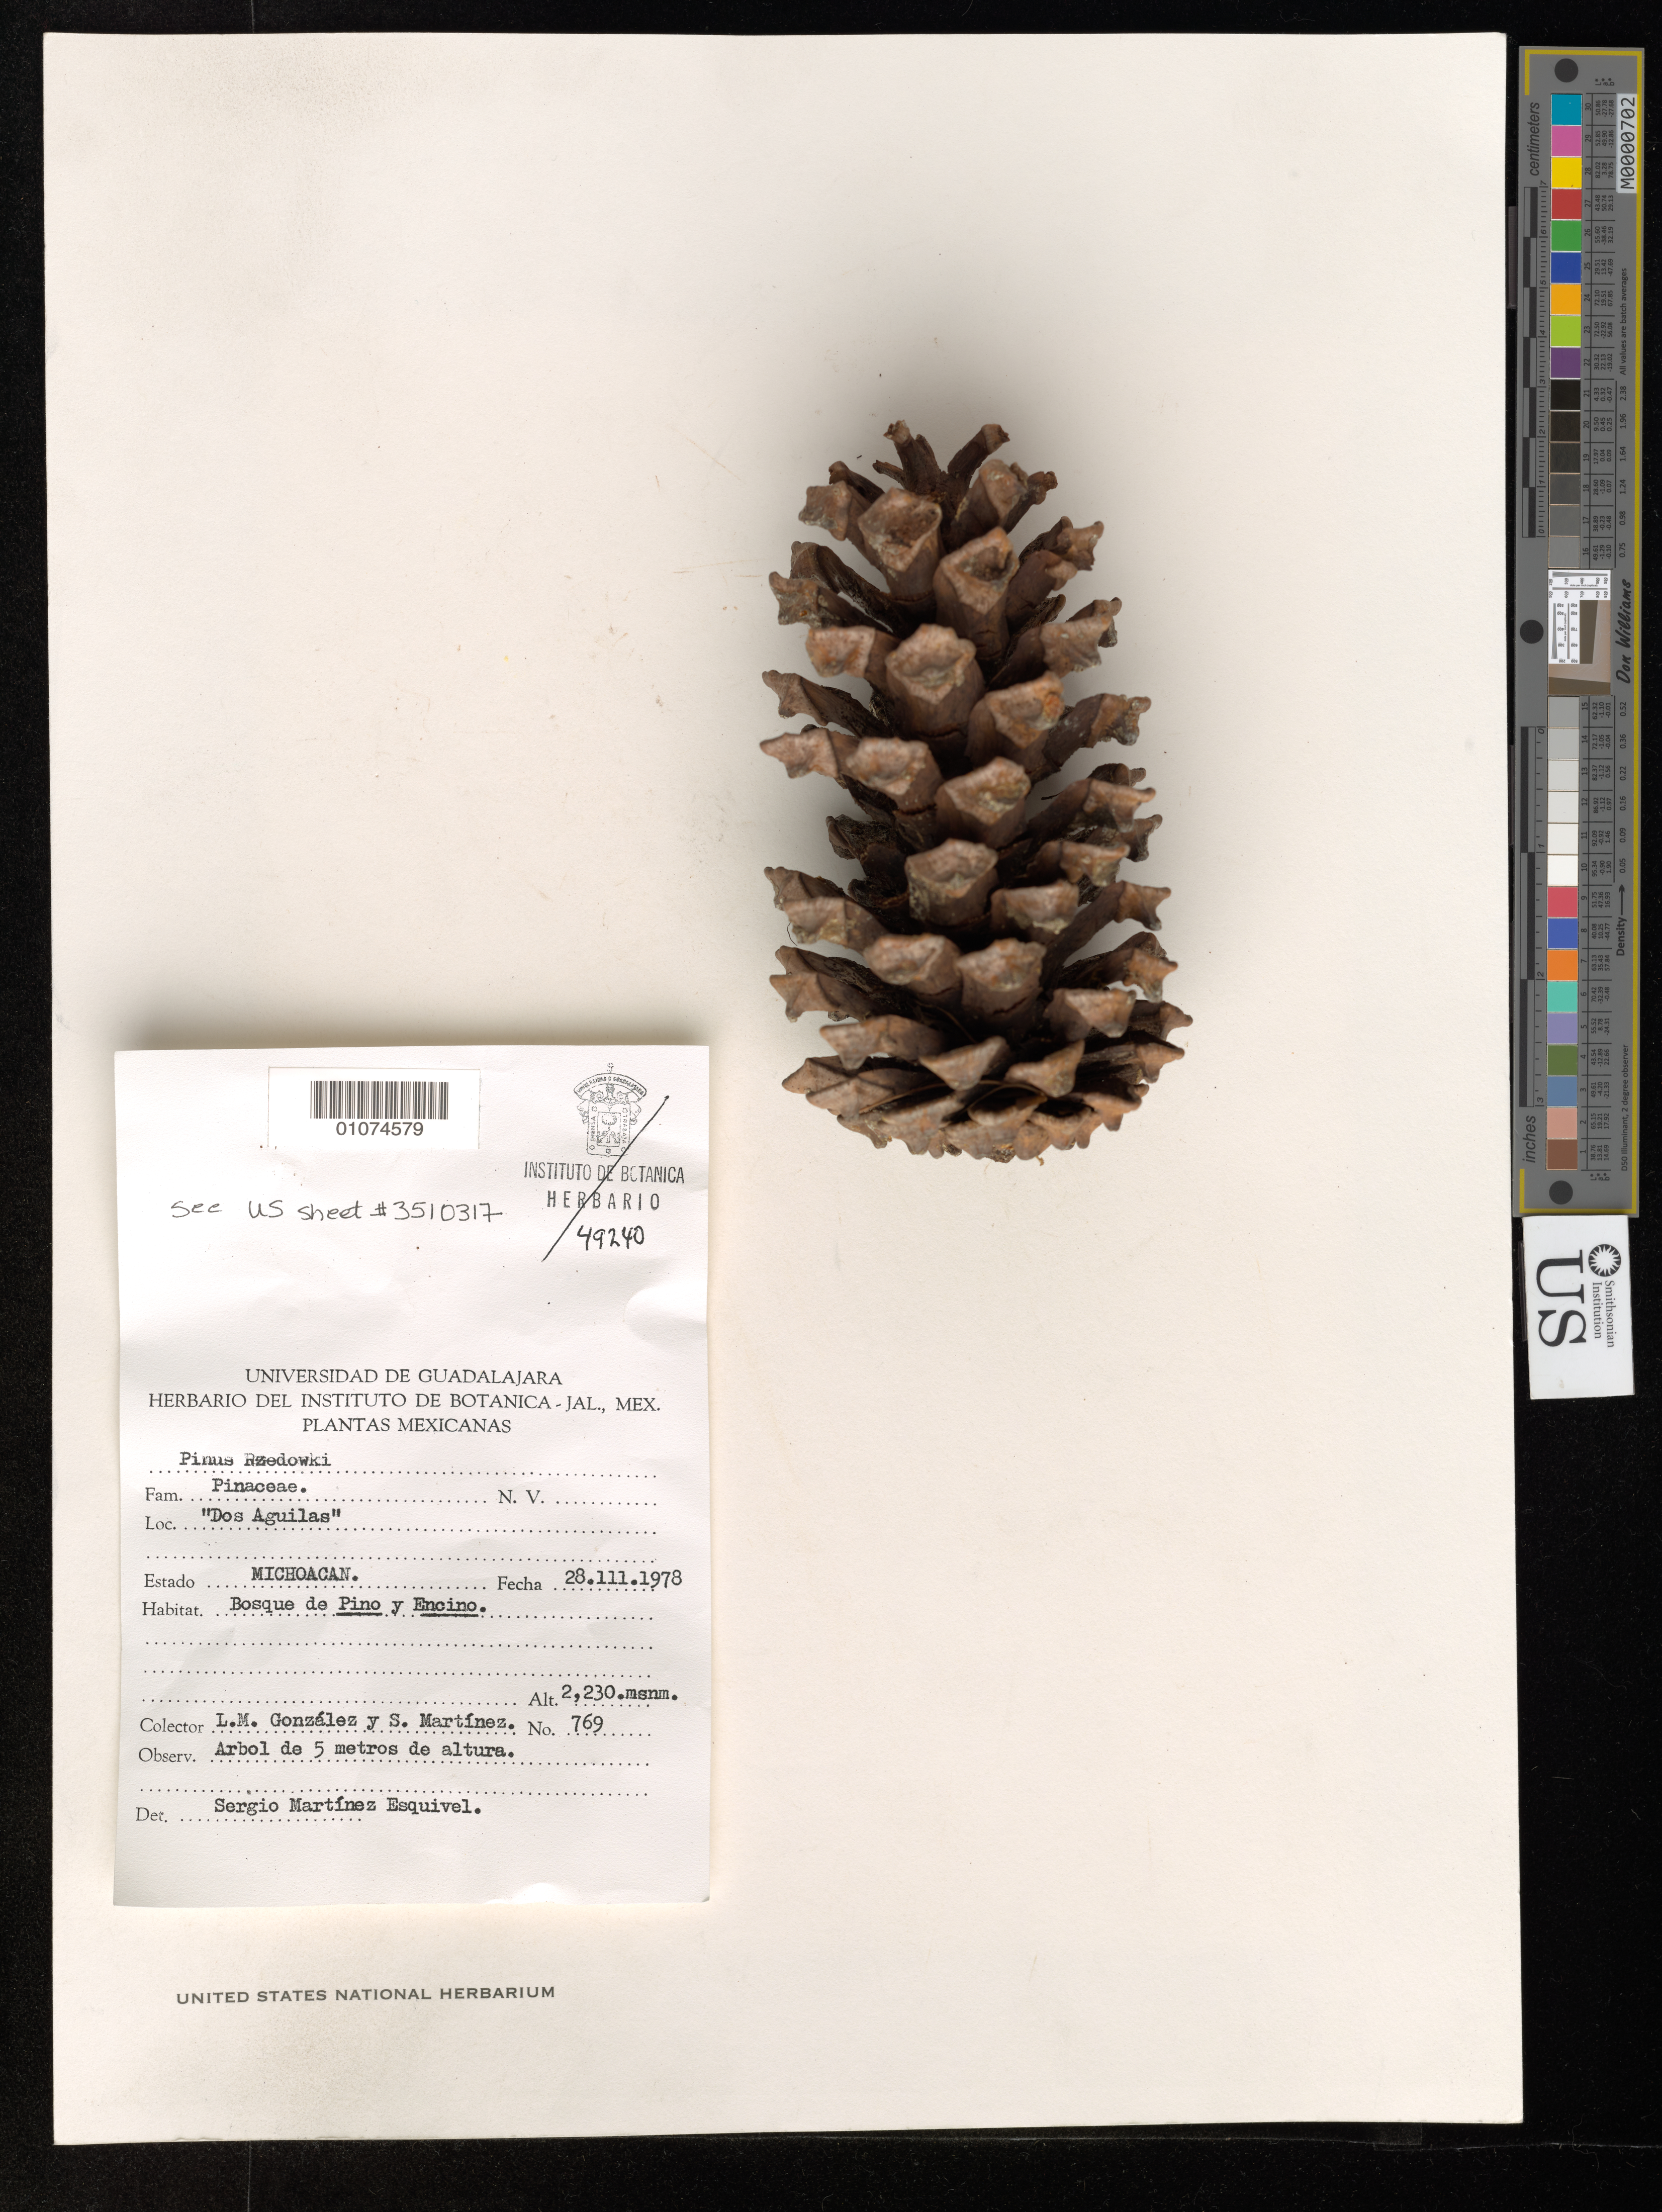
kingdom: Plantae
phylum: Tracheophyta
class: Pinopsida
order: Pinales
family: Pinaceae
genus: Pinus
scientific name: Pinus rzedowskii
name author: Madrigal & Caballero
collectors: L. M. González & S. Martinez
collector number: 769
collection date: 1978-03-28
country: Mexico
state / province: Michoacan